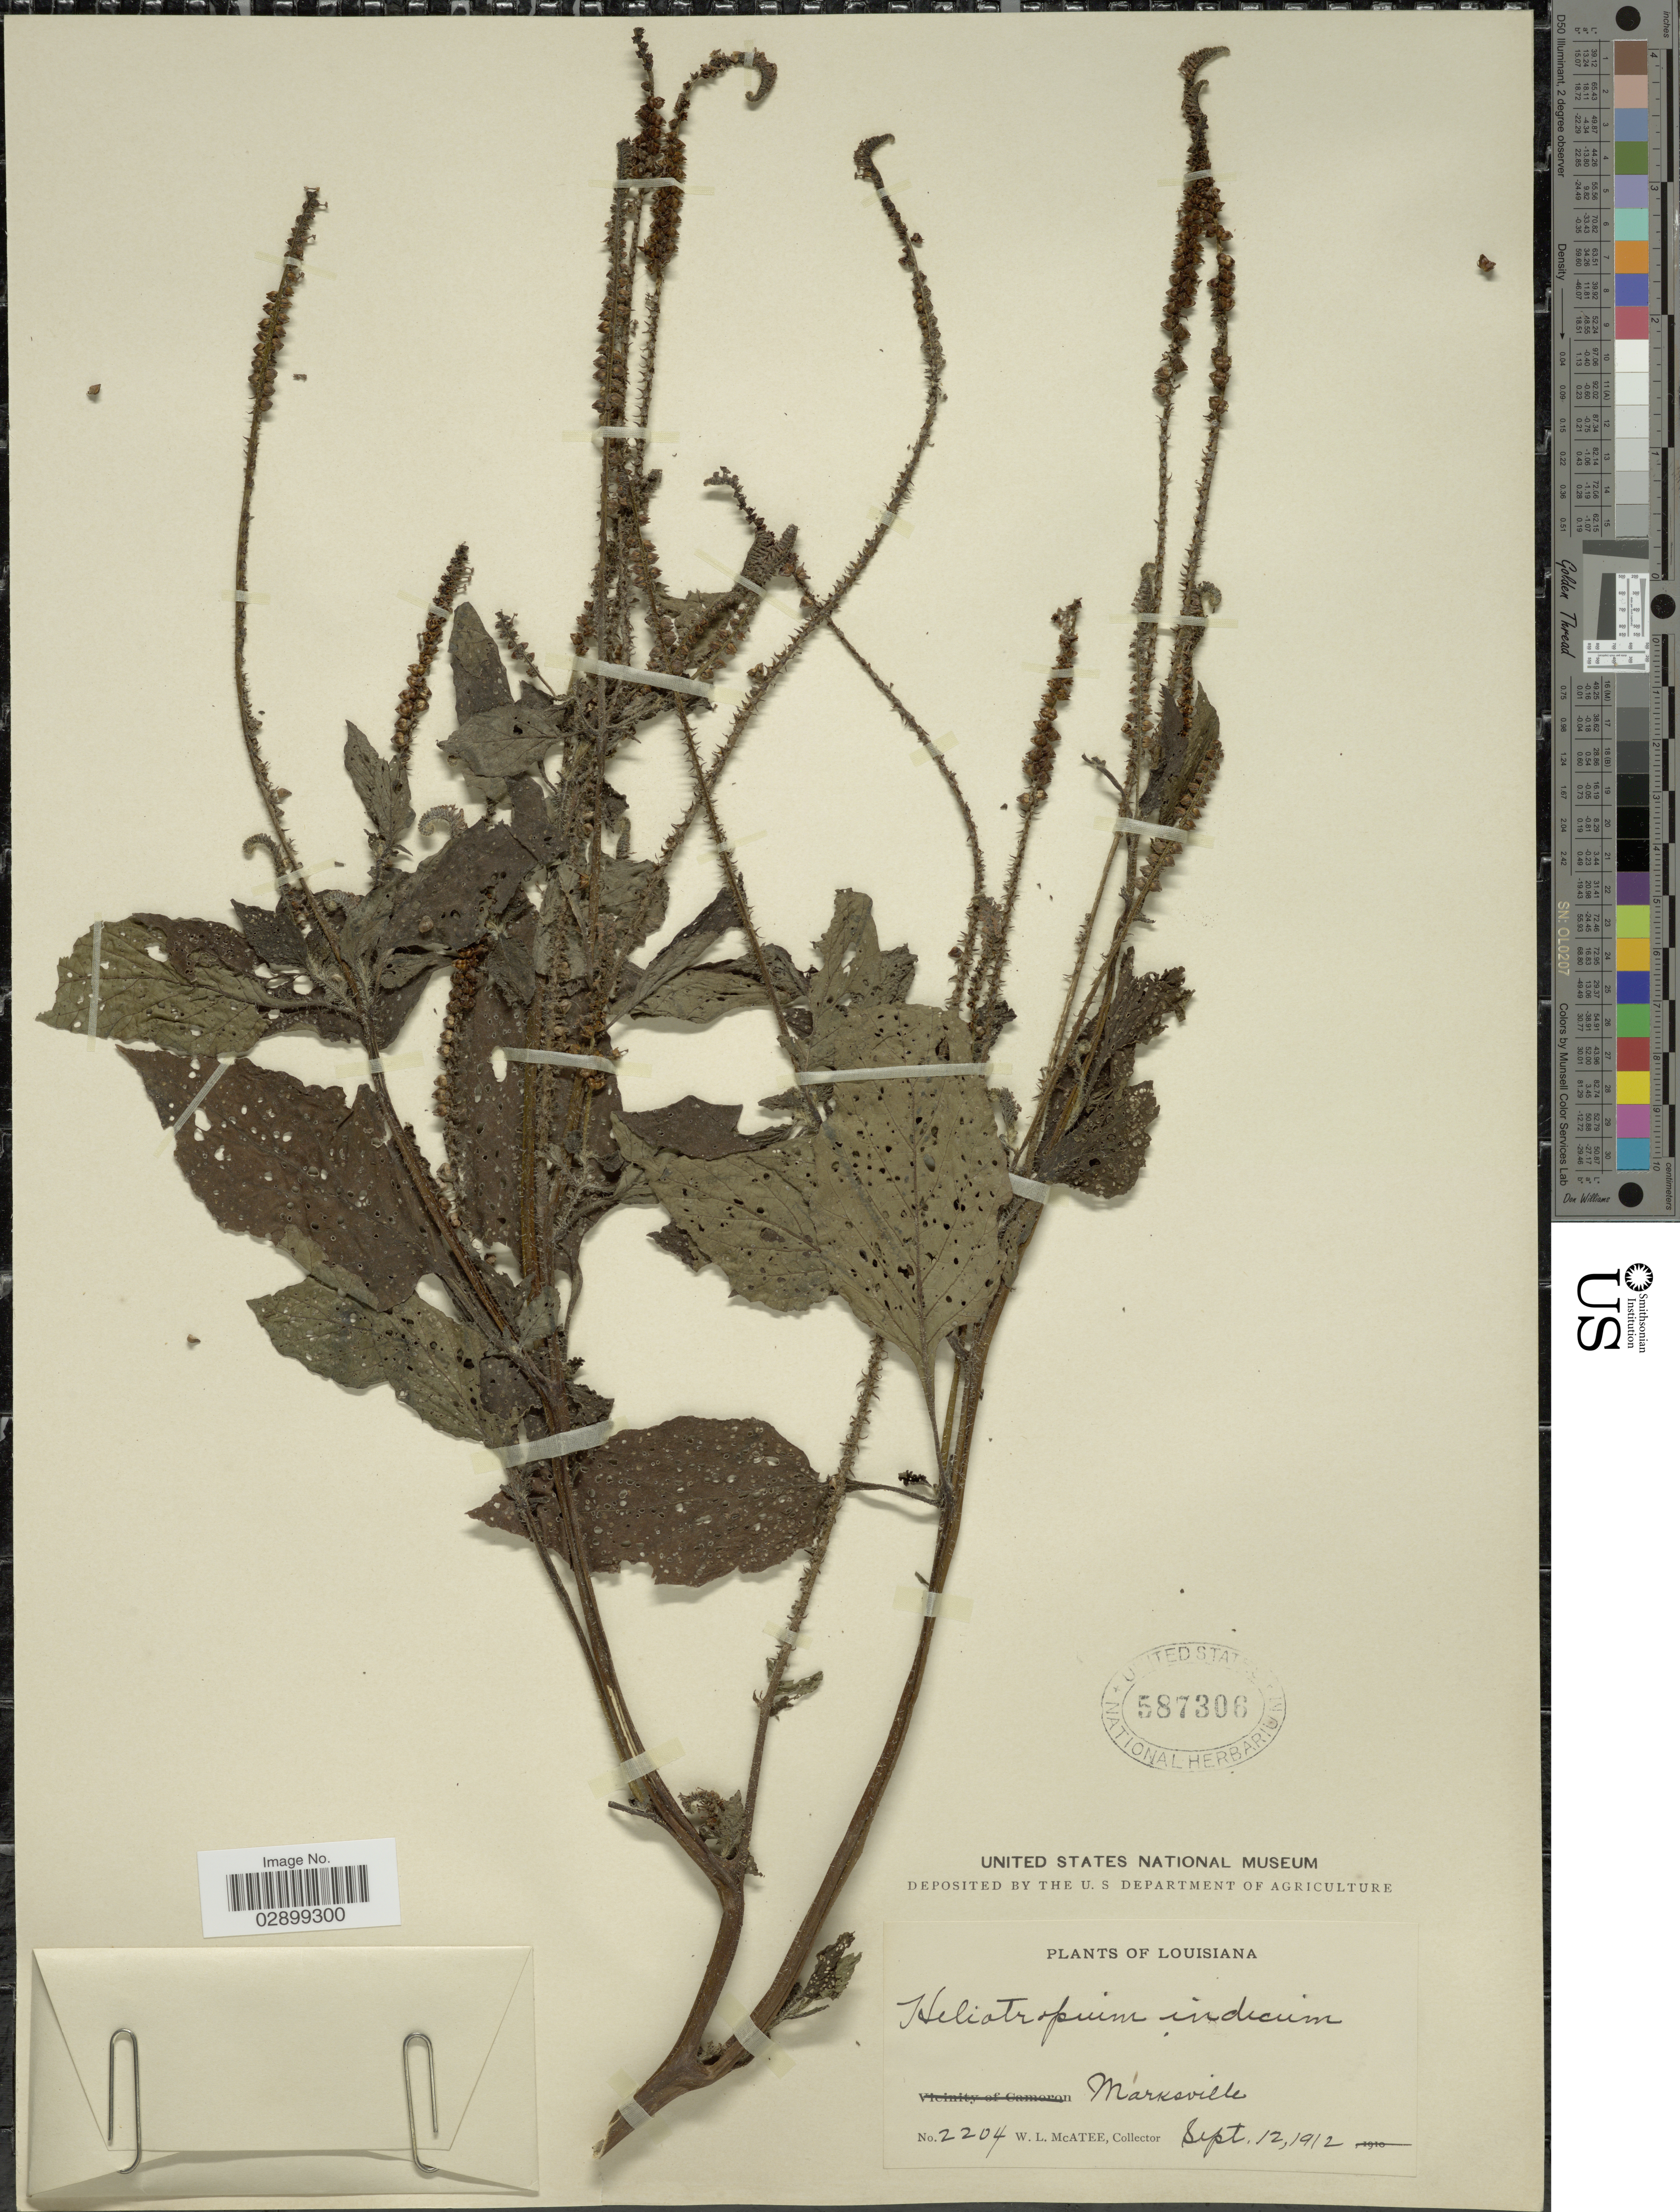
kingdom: Plantae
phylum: Tracheophyta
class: Magnoliopsida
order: Boraginales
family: Heliotropiaceae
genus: Heliotropium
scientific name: Heliotropium indicum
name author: L.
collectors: W. McAtee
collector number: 2204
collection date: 1912-09-12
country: United States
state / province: Louisiana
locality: Marksville.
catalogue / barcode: US 587306